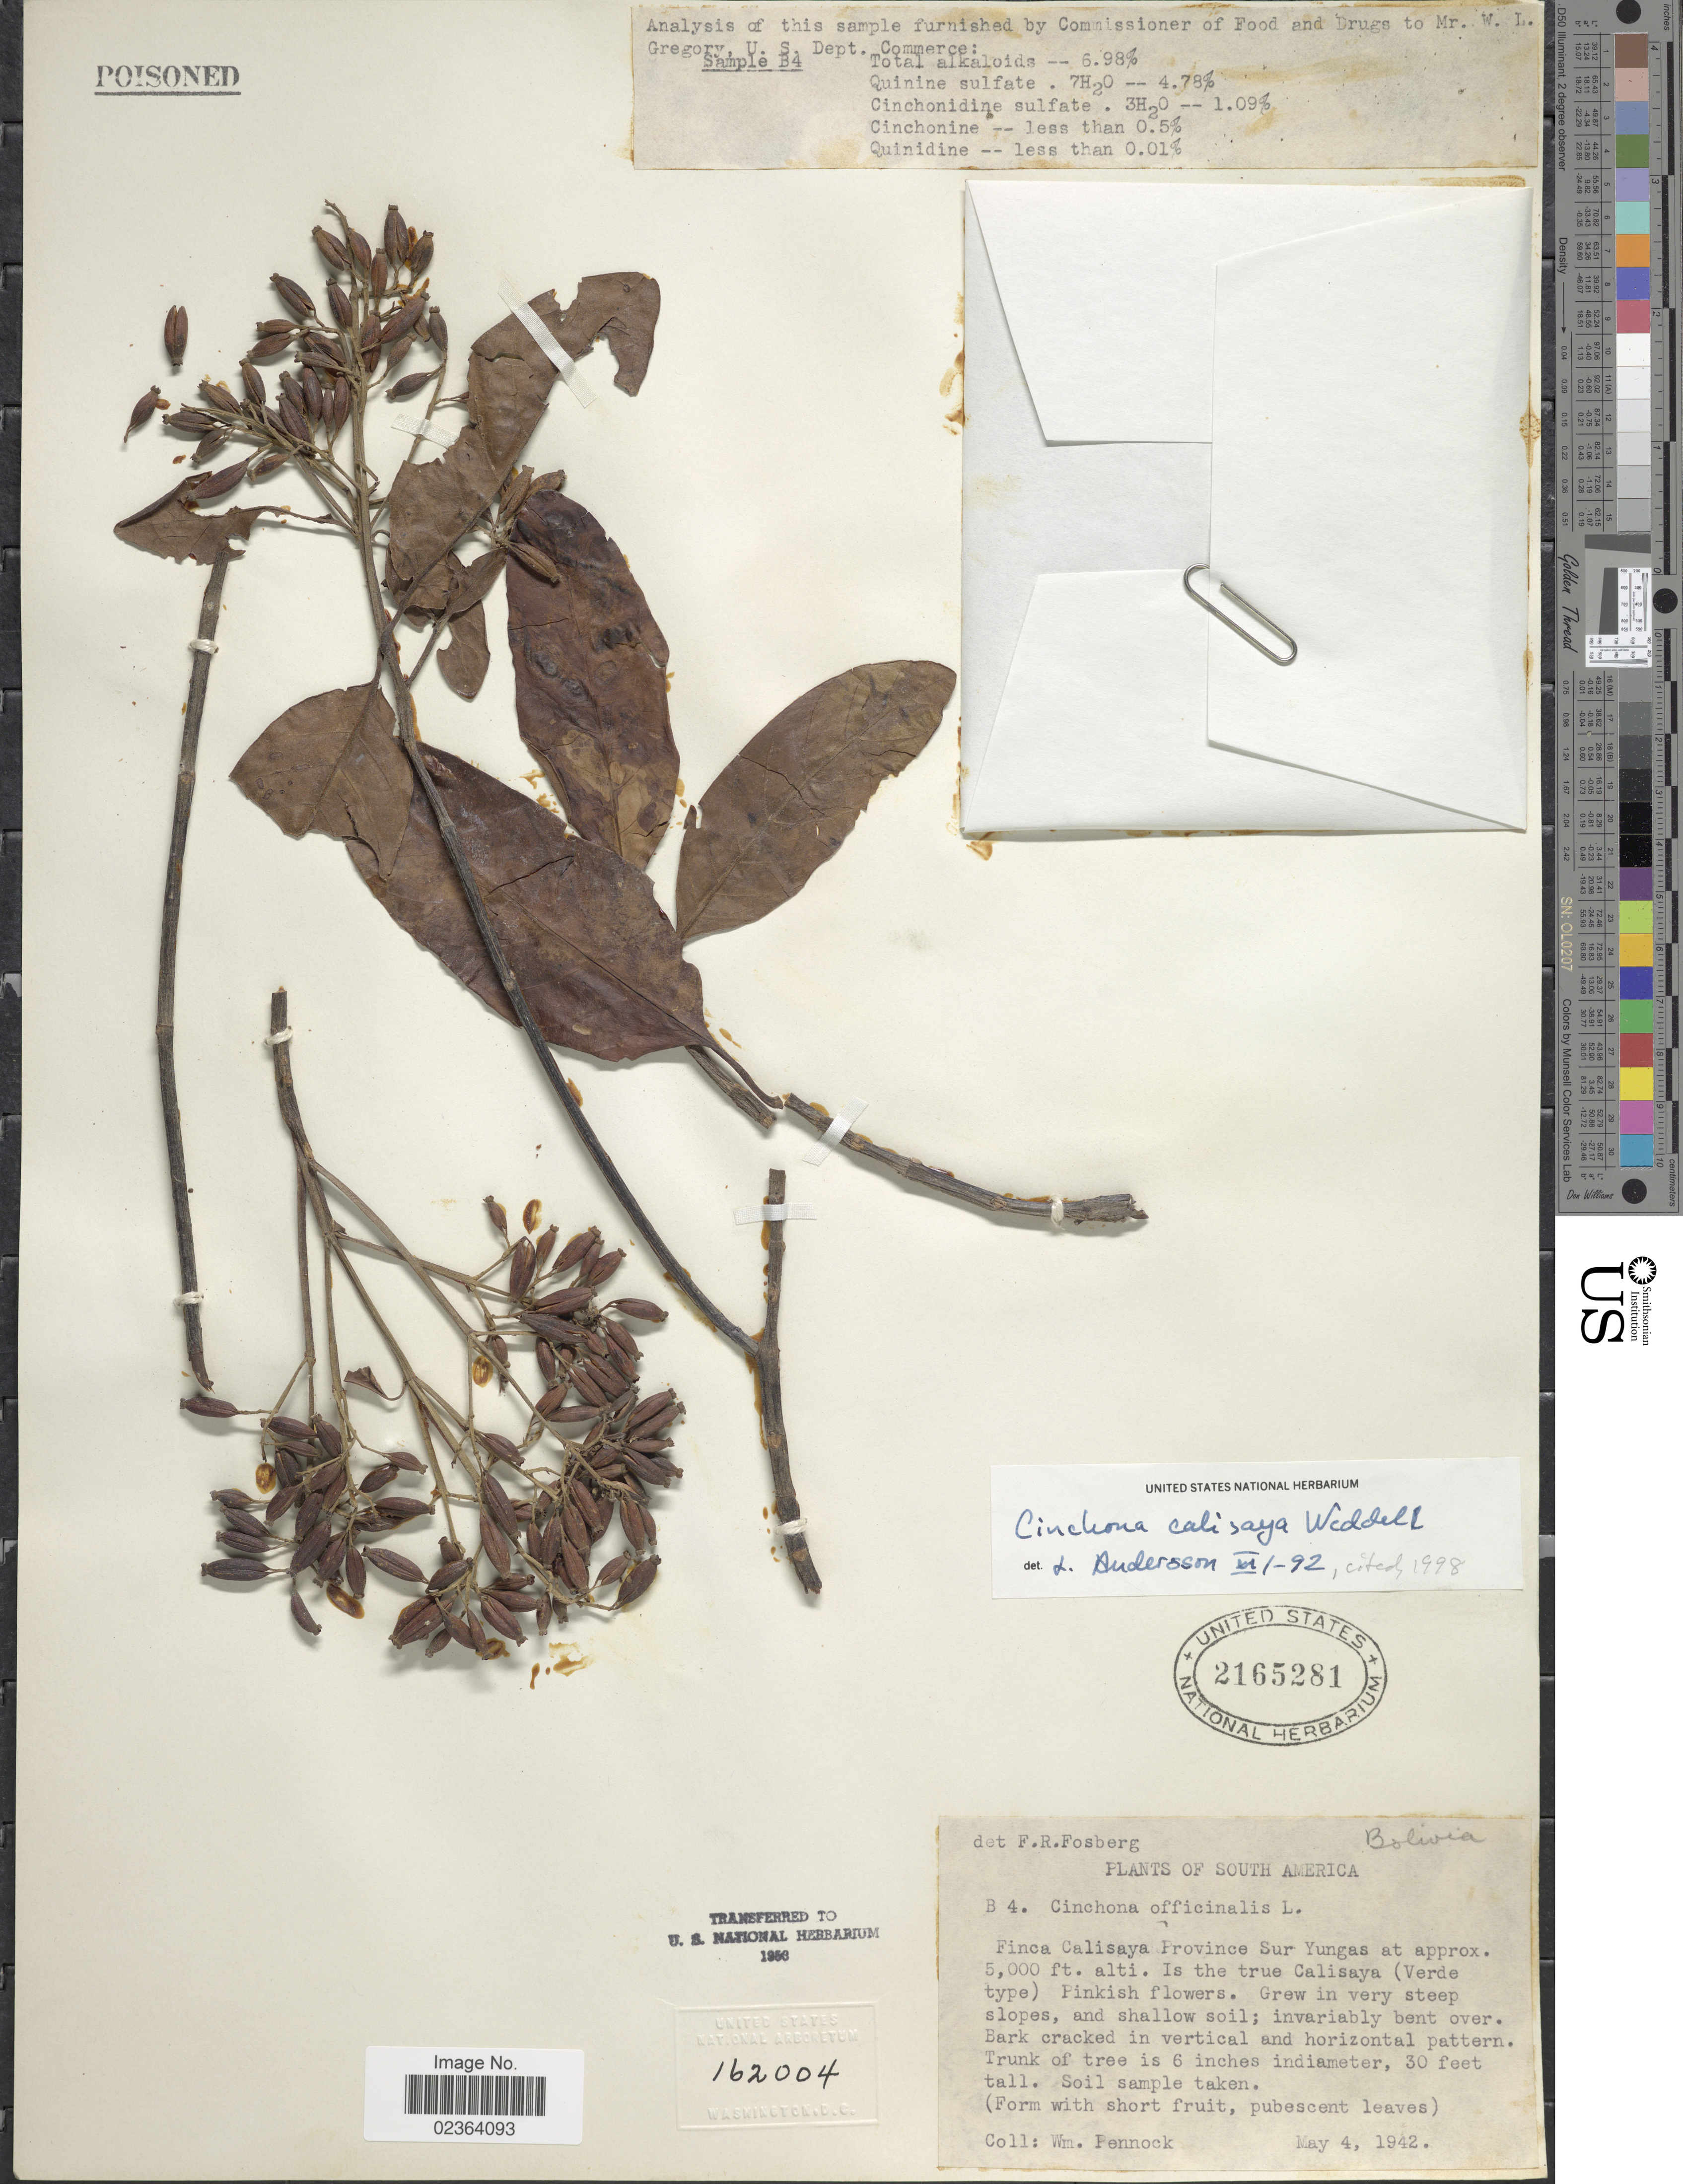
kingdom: Plantae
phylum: Tracheophyta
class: Magnoliopsida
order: Gentianales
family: Rubiaceae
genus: Cinchona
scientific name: Cinchona calisaya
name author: Wedd.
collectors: W. Pennock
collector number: B 4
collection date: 1942-05-04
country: Bolivia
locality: Finca Calisaya, Province Sur Yungas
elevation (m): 1524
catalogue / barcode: US 2165281